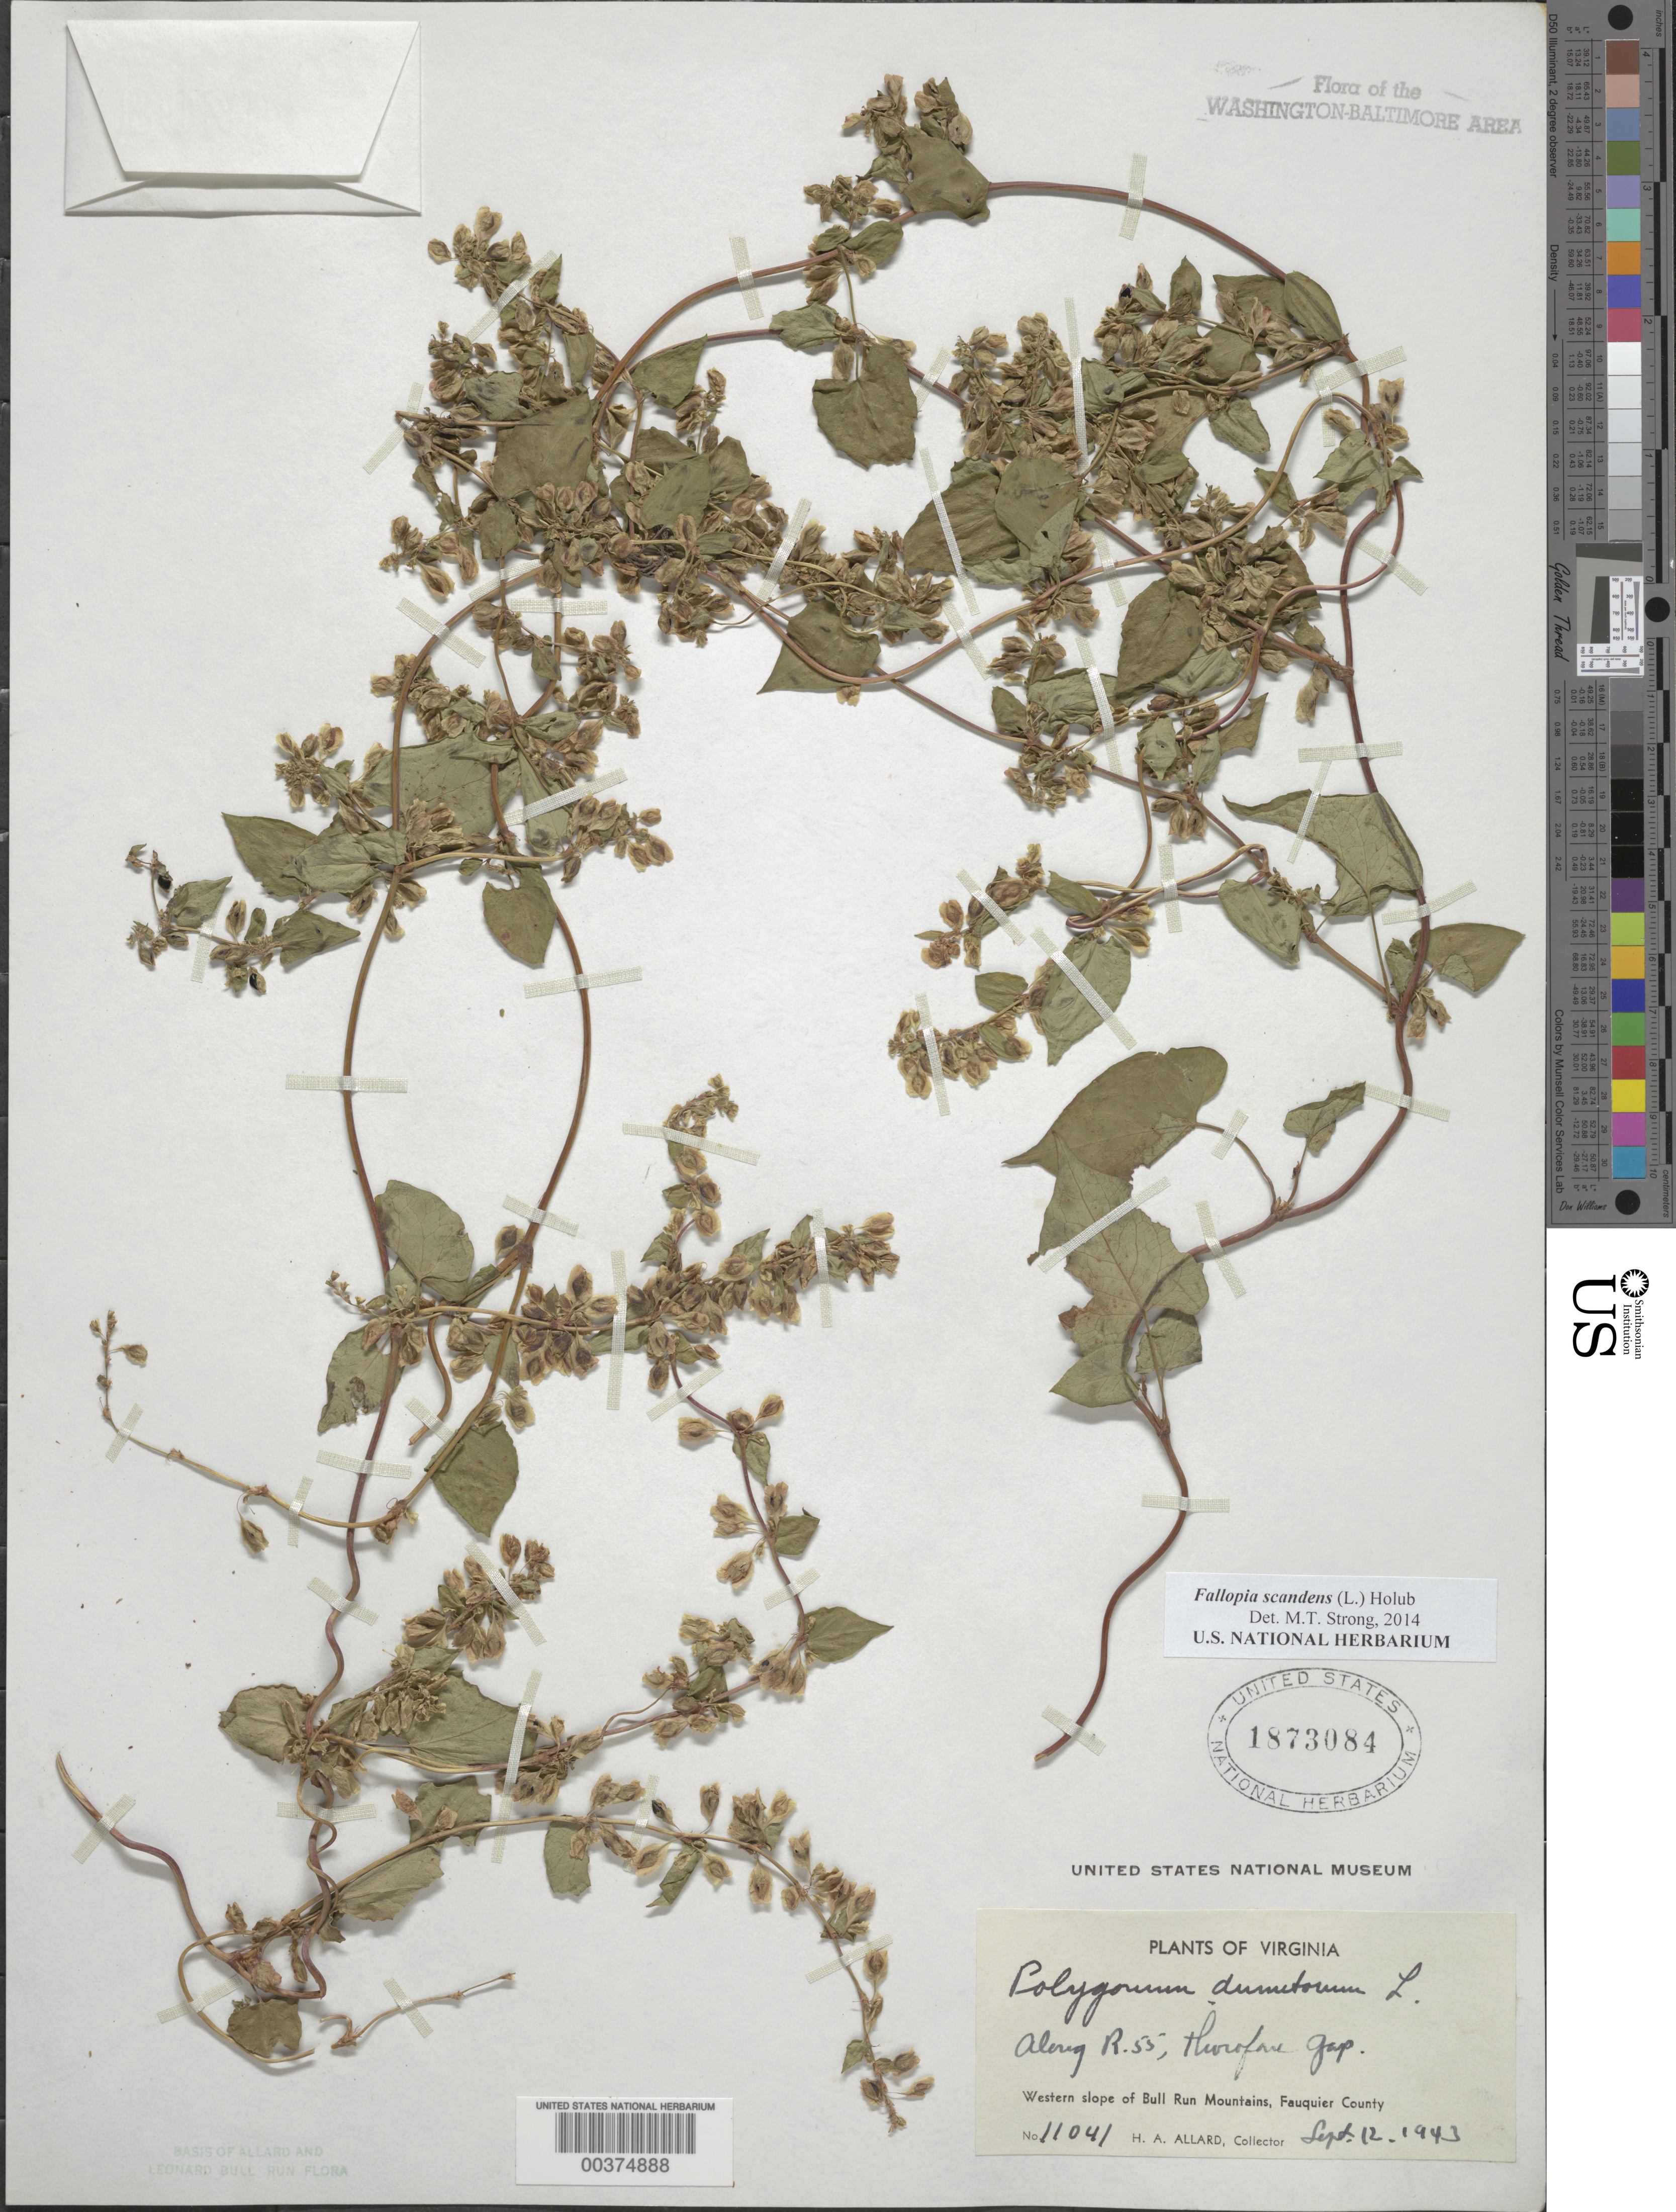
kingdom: Plantae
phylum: Tracheophyta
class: Magnoliopsida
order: Caryophyllales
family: Polygonaceae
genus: Fallopia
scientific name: Fallopia scandens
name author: (L.) Holub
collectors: H. A. Allard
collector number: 11041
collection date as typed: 12 Sep 1943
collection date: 1943-09-12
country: United States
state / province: Virginia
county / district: Fauquier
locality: Route 55, Thorofare Gap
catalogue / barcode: US 1873084